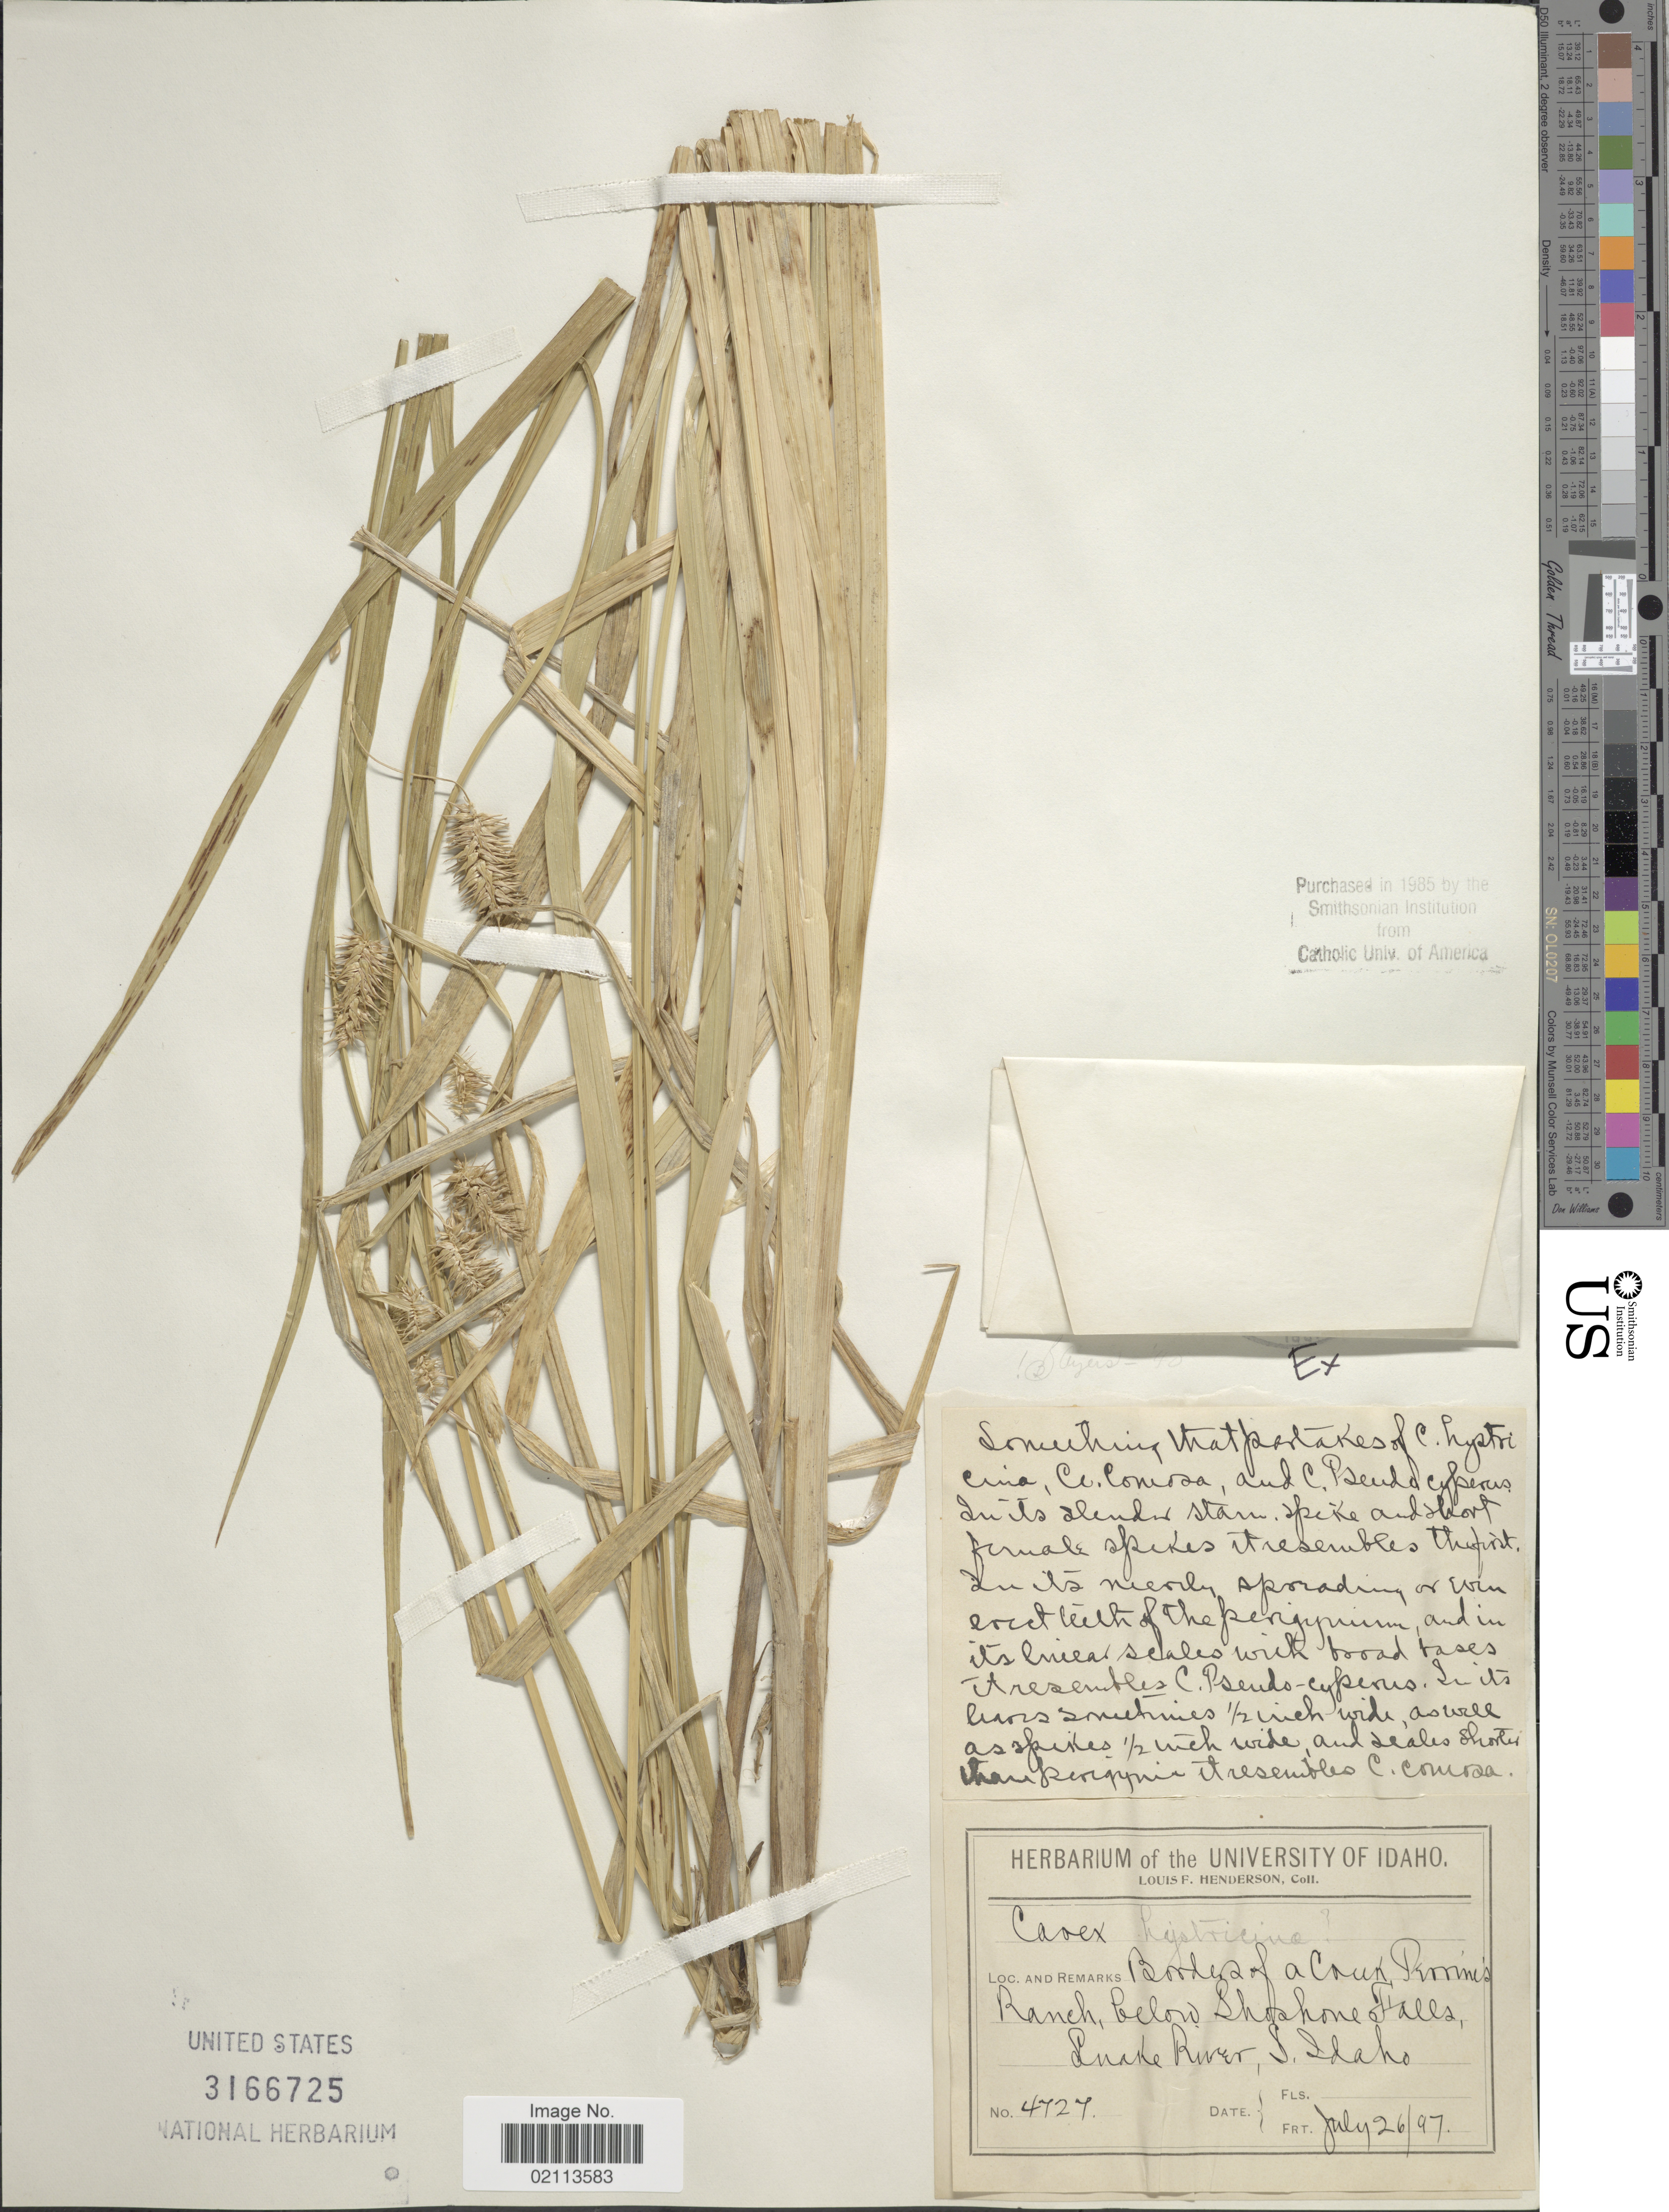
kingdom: Plantae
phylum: Tracheophyta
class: Liliopsida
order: Poales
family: Cyperaceae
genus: Carex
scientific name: Carex hystericina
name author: Muhl. ex Willd.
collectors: L. Henderson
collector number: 4727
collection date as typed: Transcribed d/m/y: 26/7/97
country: United States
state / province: Idaho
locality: Borders of a Creek, Perrine's Ranch, below Shoshone Falls, Snake River, S. Idaho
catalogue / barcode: US 3166725